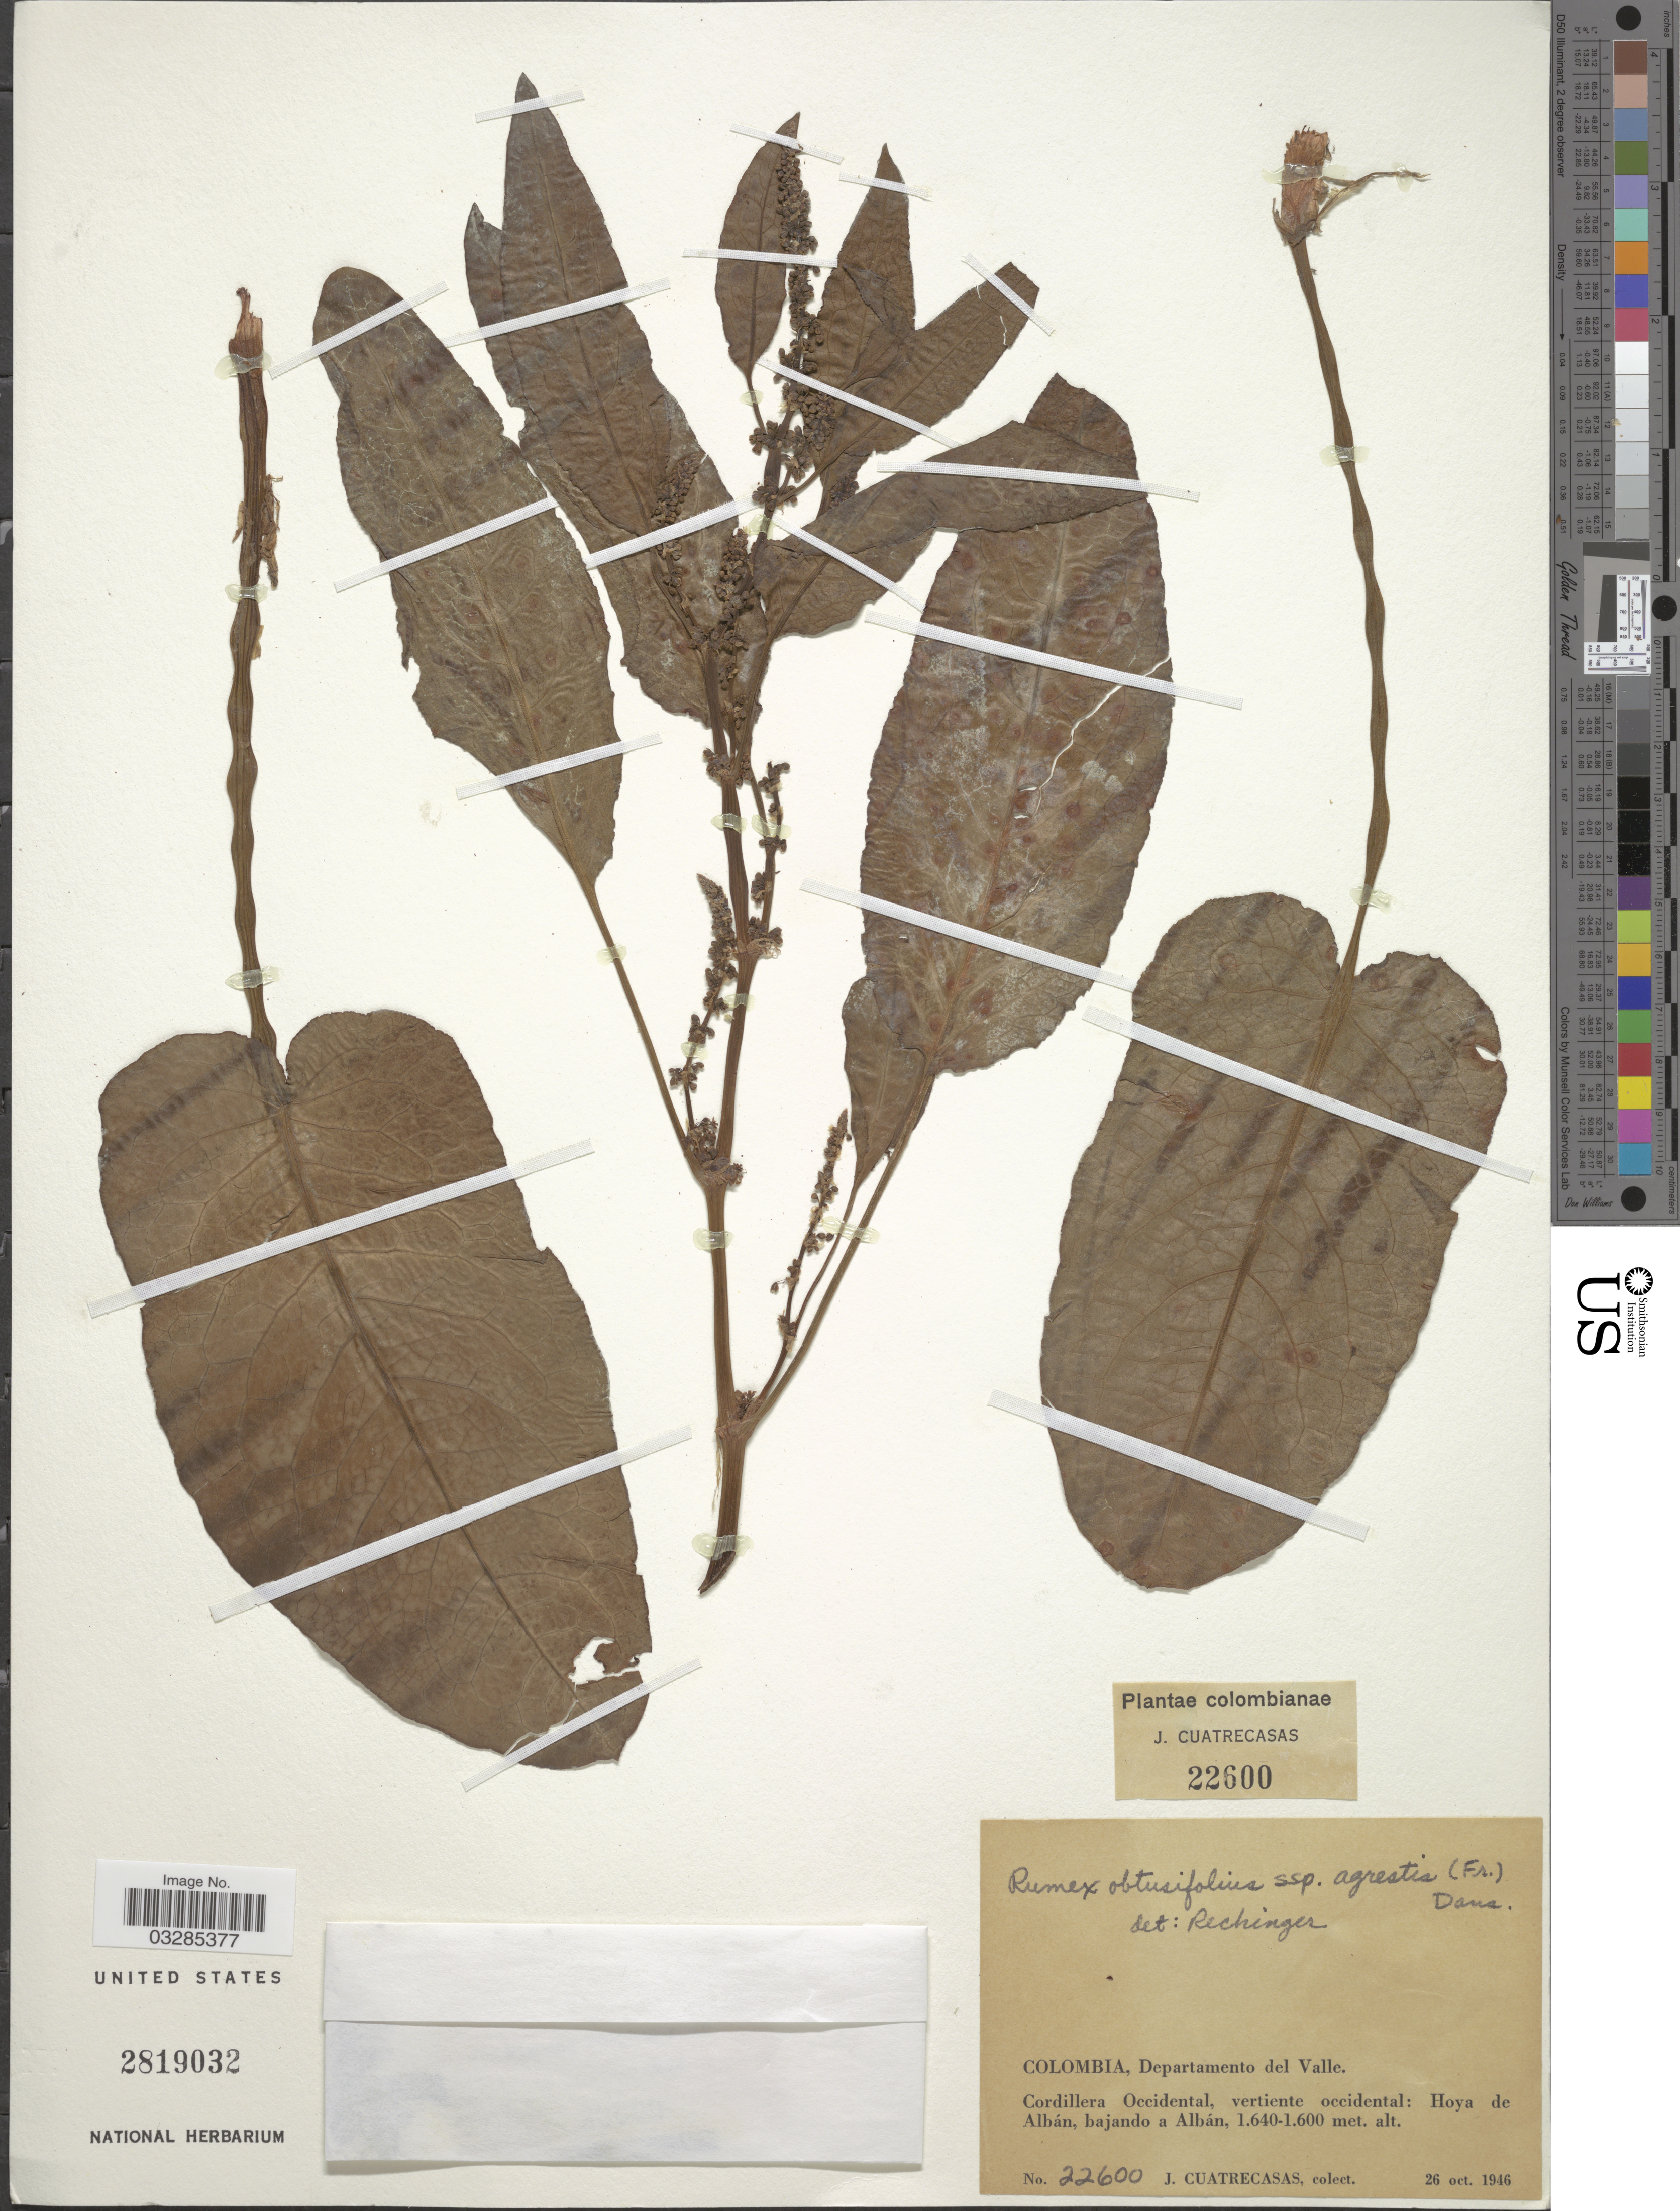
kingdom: Plantae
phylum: Tracheophyta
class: Magnoliopsida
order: Caryophyllales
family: Polygonaceae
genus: Rumex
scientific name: Rumex obtusifolius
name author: L.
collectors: J. Cuatrecasas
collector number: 22600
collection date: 1946-10-26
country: Colombia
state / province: Valle del Cauca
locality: Departamento del Valle. Cordillera Oriental, vertiente occidental: Hoya de Albán bajando a Albán.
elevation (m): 1600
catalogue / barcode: US 2819032